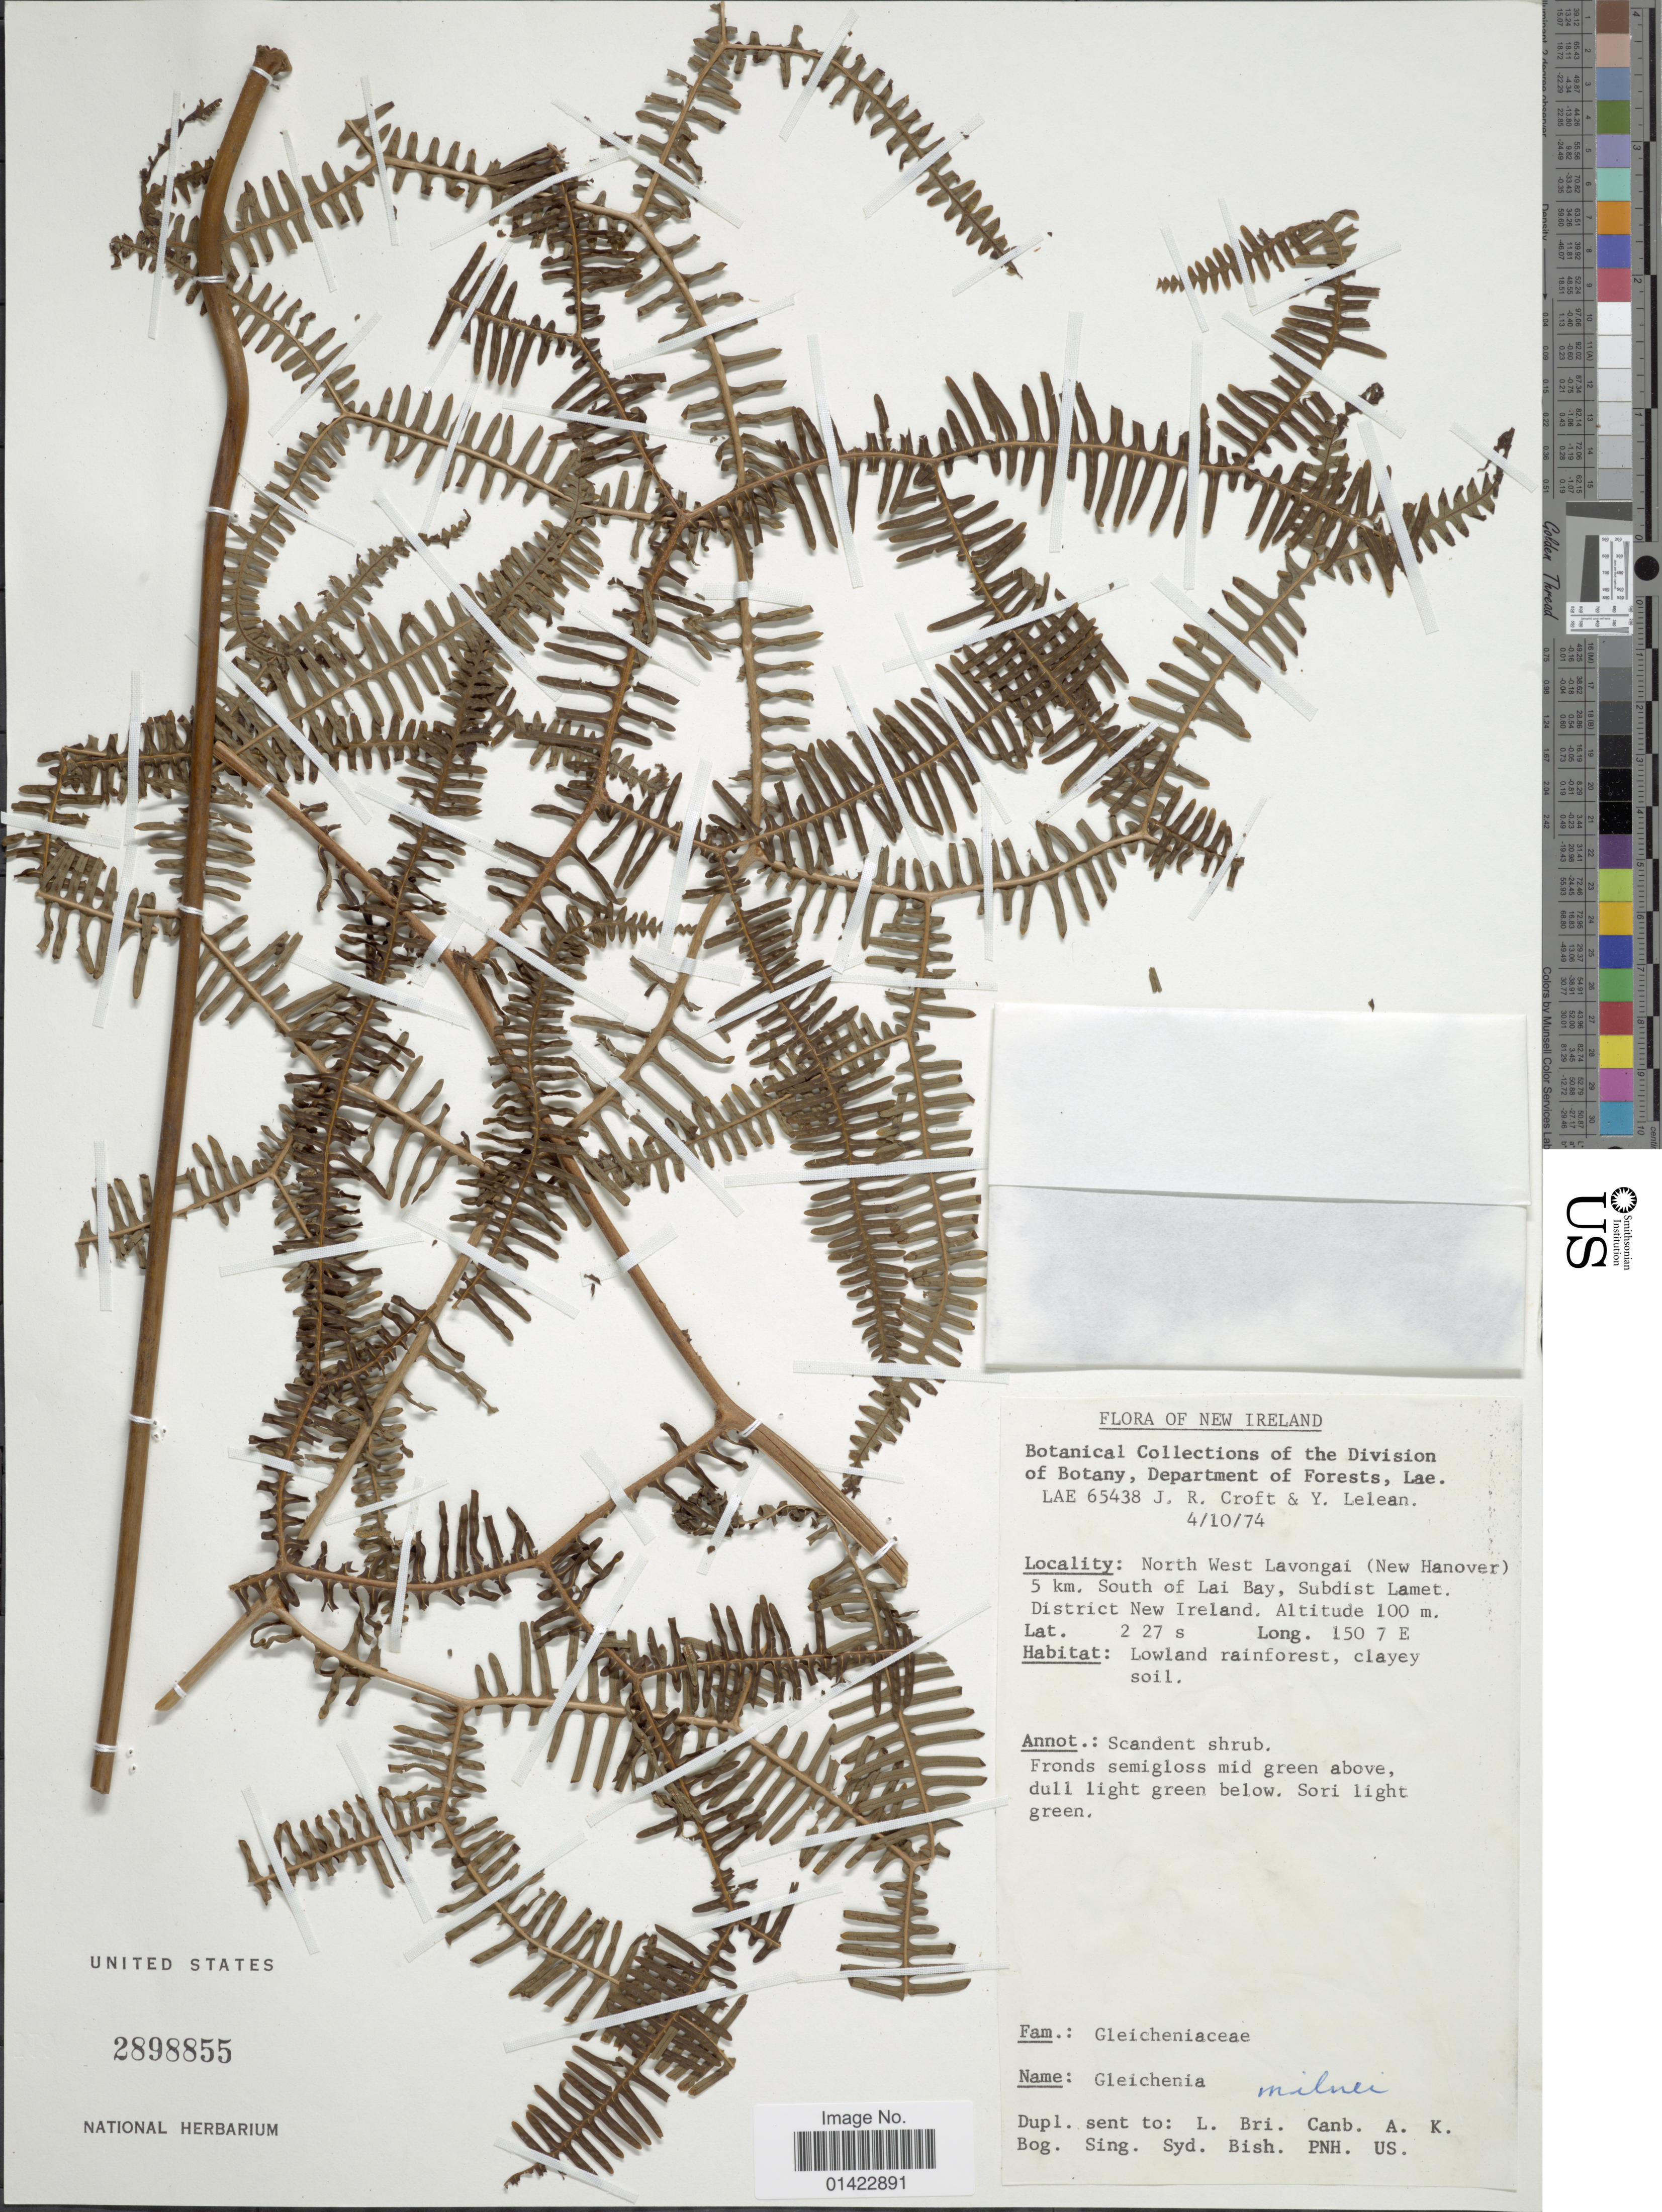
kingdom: Plantae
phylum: Tracheophyta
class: Polypodiopsida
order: Gleicheniales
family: Gleicheniaceae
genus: Sticherus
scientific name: Sticherus milnei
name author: (Baker) Ching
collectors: J. R. Croft & Y. Lelean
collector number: LAE 65438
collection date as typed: Transcribed d/m/y: 4/10/74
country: Papua New Guinea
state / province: New Ireland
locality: North West Lavongai (New Hanover) 5 km, South of Lai Bay, Subdist Lamet.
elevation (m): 100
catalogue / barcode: US 2898855